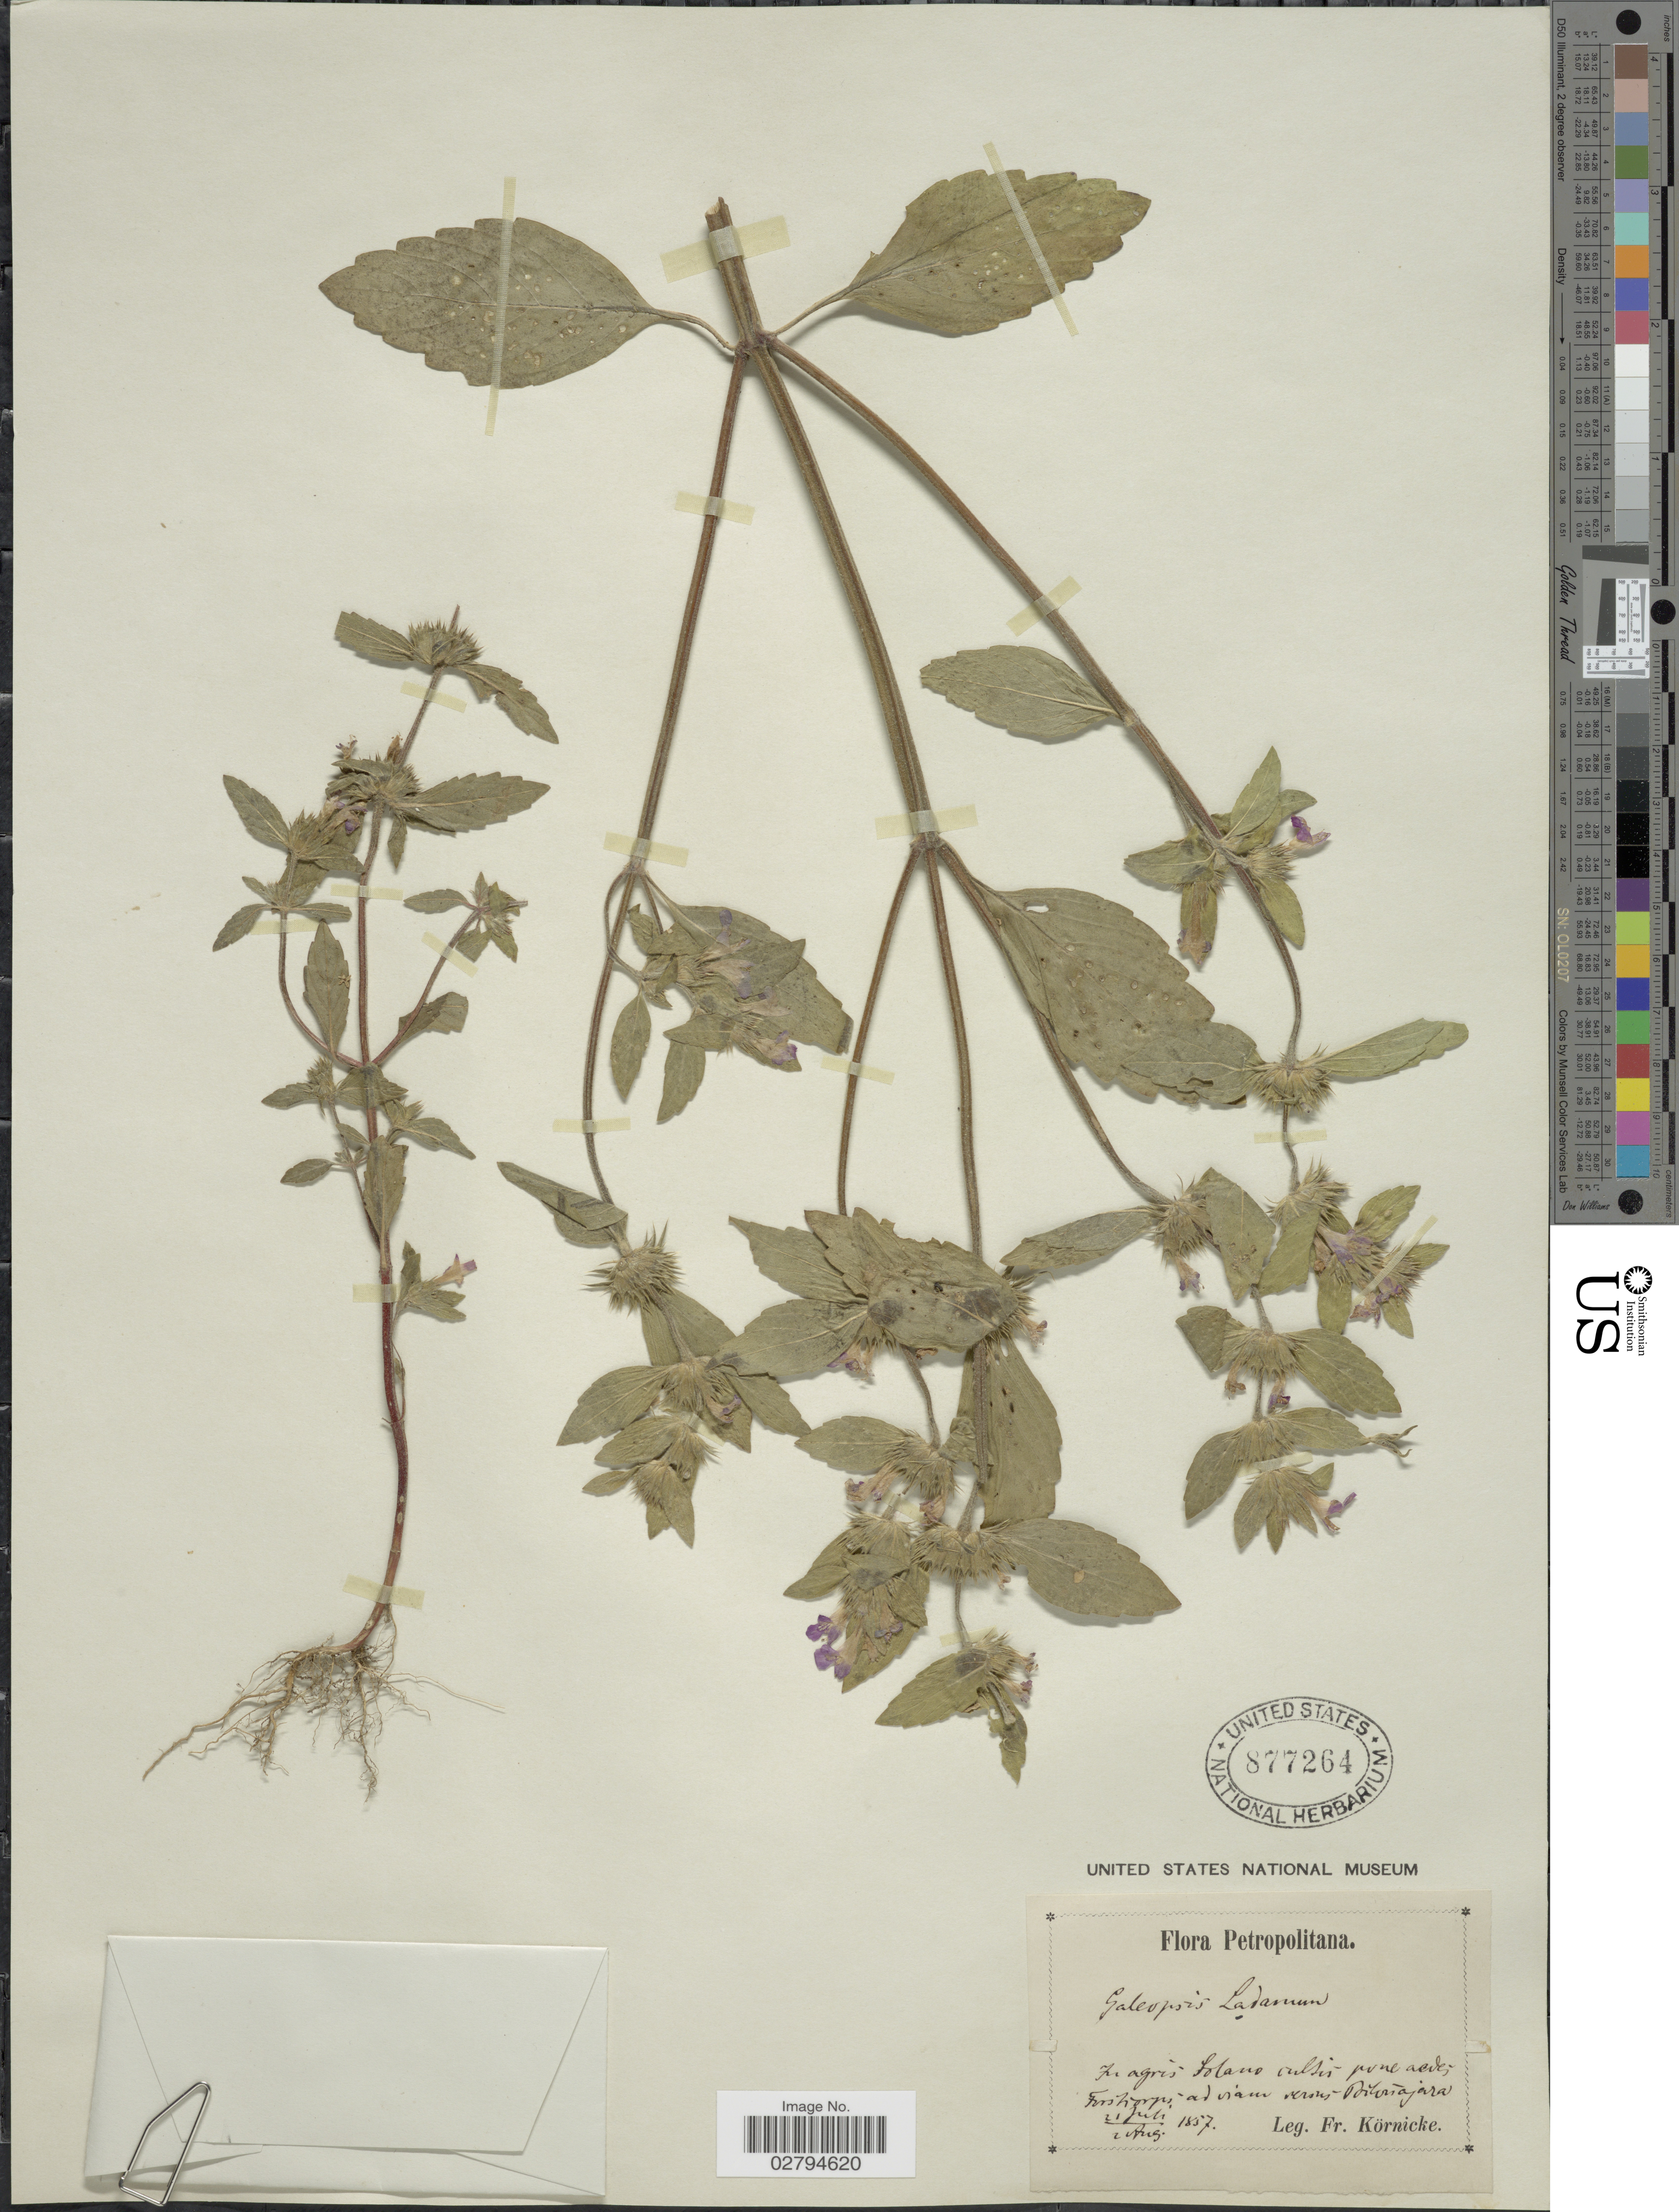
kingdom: Plantae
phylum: Tracheophyta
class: Magnoliopsida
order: Lamiales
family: Lamiaceae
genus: Galeopsis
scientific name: Galeopsis ladanum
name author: L.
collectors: F. A. Körnicke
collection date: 1857-07-21/1857-08-02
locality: Petropolitana. Forstiorps [interpreted] ad viam versus-Poilonàjara [interpreted].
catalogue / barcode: US 877264